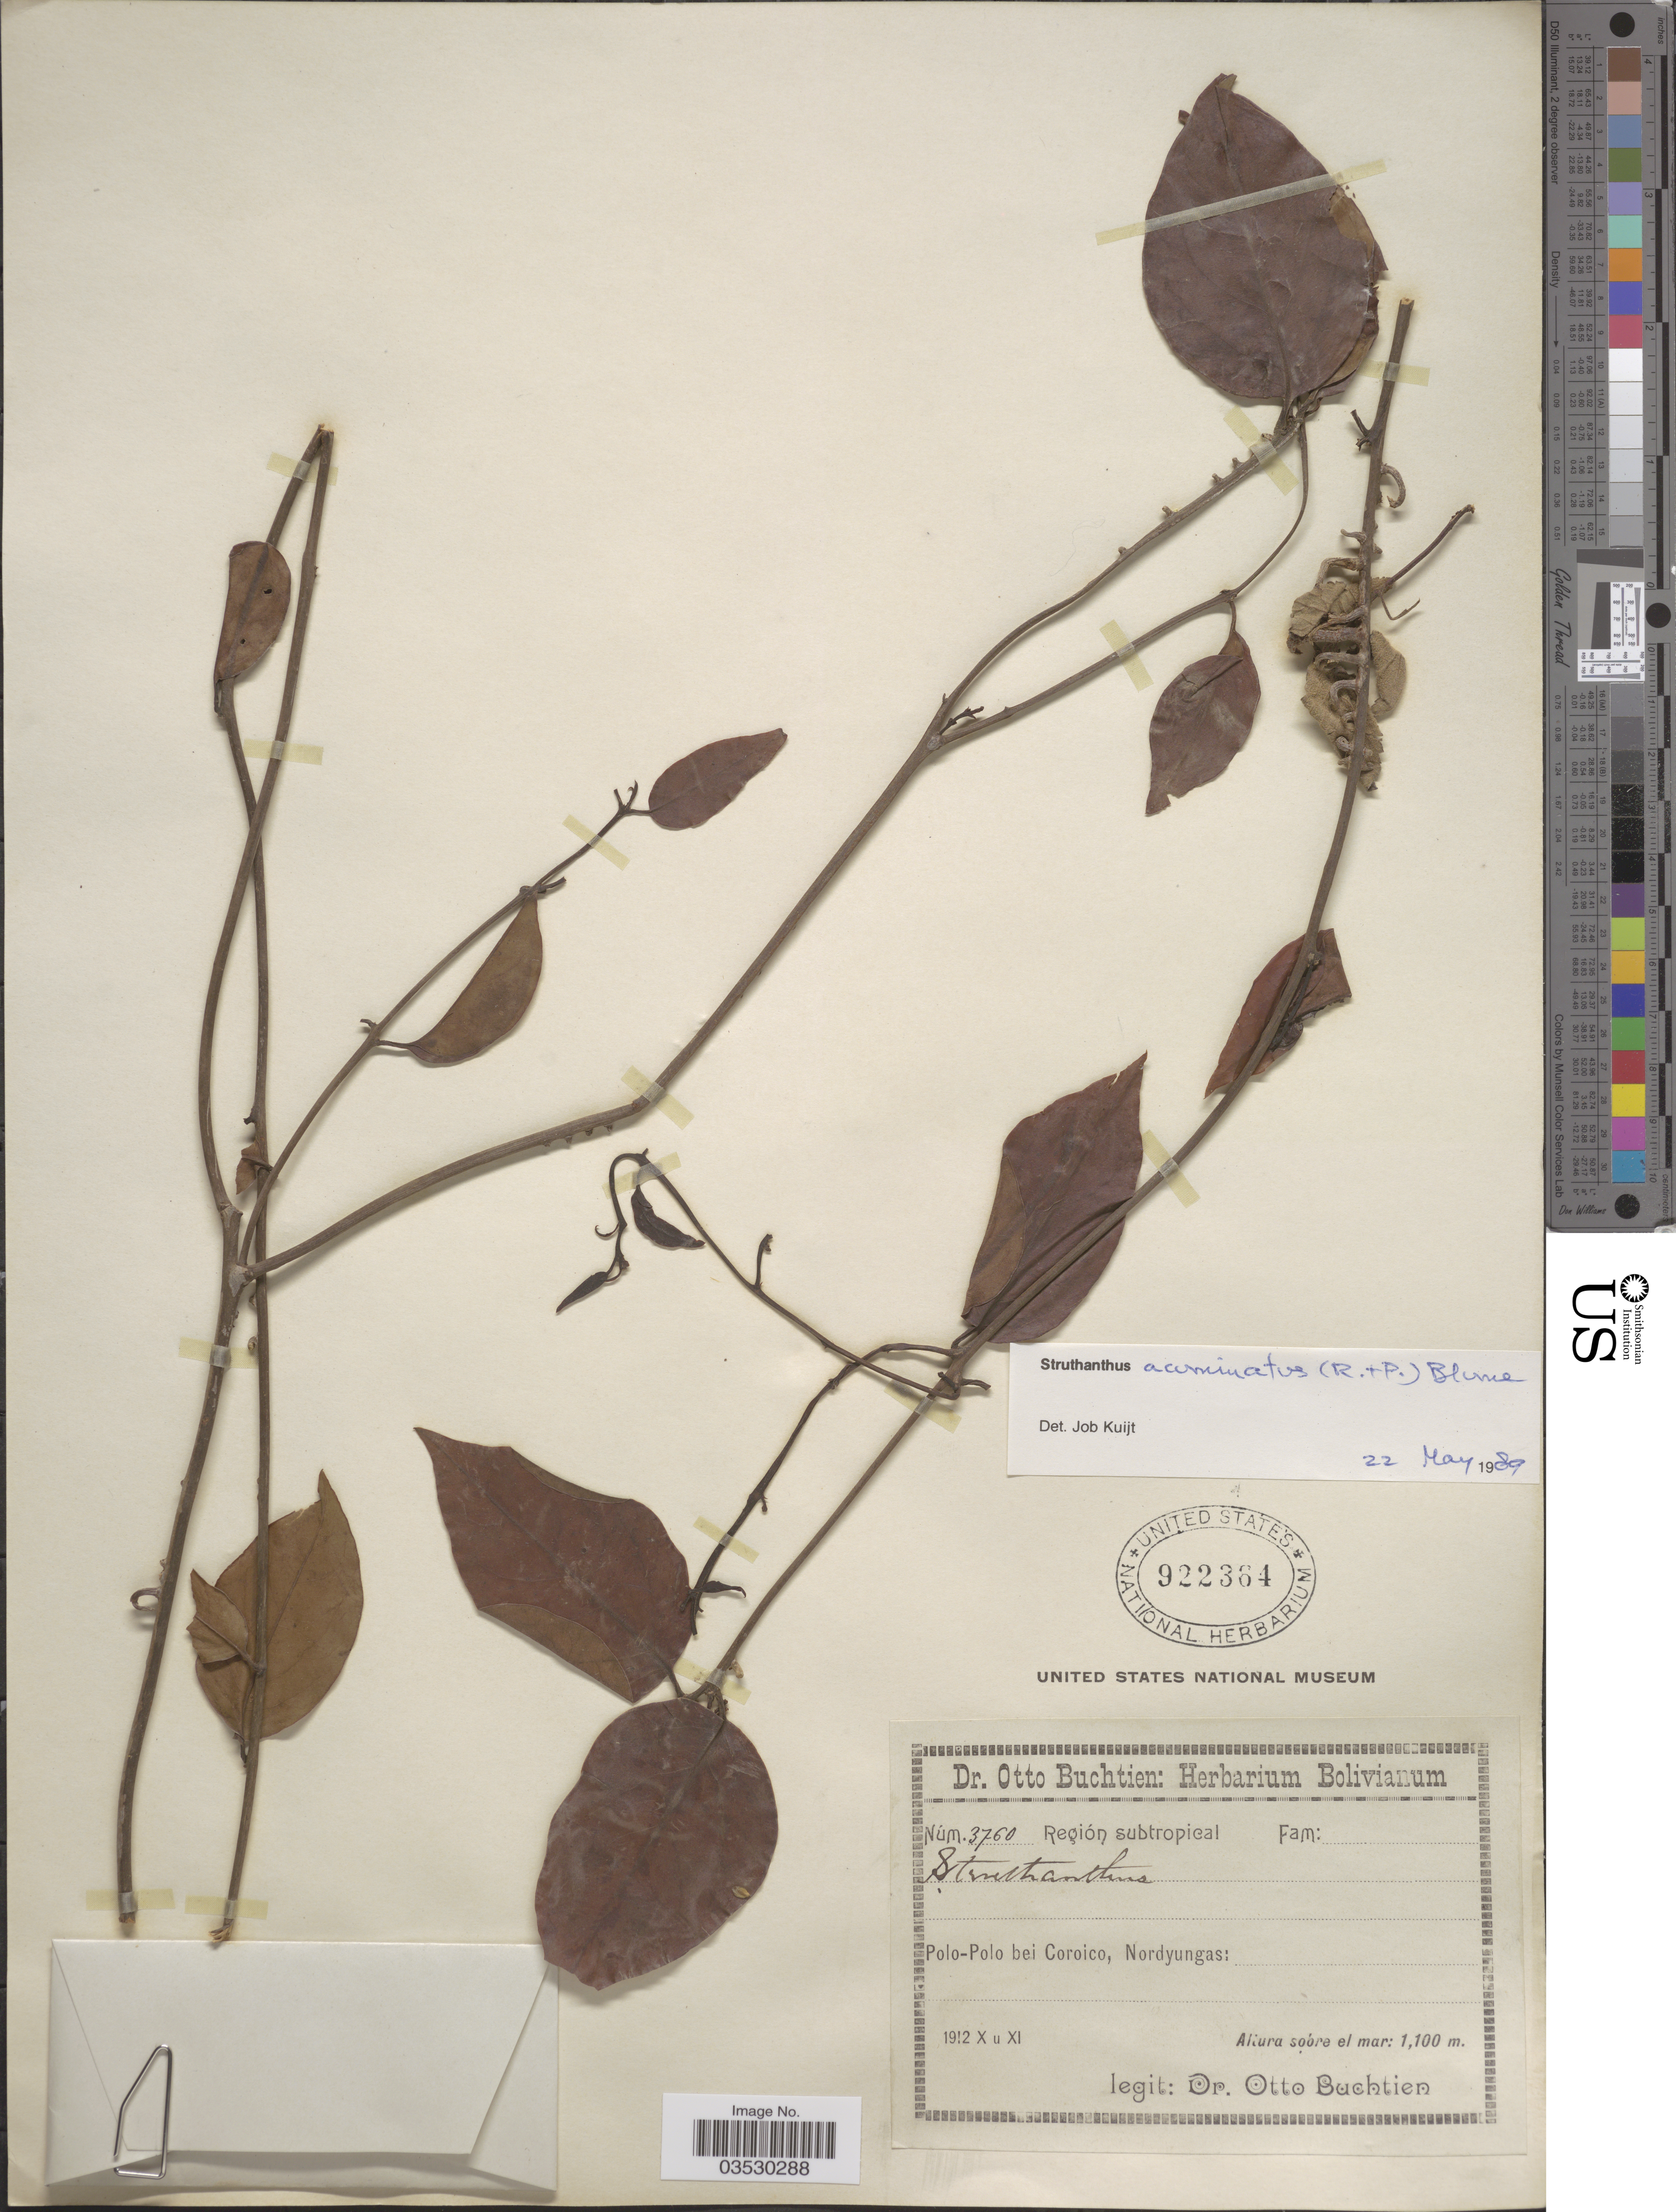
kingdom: Plantae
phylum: Tracheophyta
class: Magnoliopsida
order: Santalales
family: Loranthaceae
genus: Struthanthus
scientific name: Struthanthus acuminatus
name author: (Ruiz & Pav.) G. Don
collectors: O. Buchtien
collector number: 3760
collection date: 1912-10/1912-11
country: Bolivia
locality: Región subtropical. Polo-Polo bei Coroico, Nordyungas.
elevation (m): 1100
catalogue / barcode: US 922364